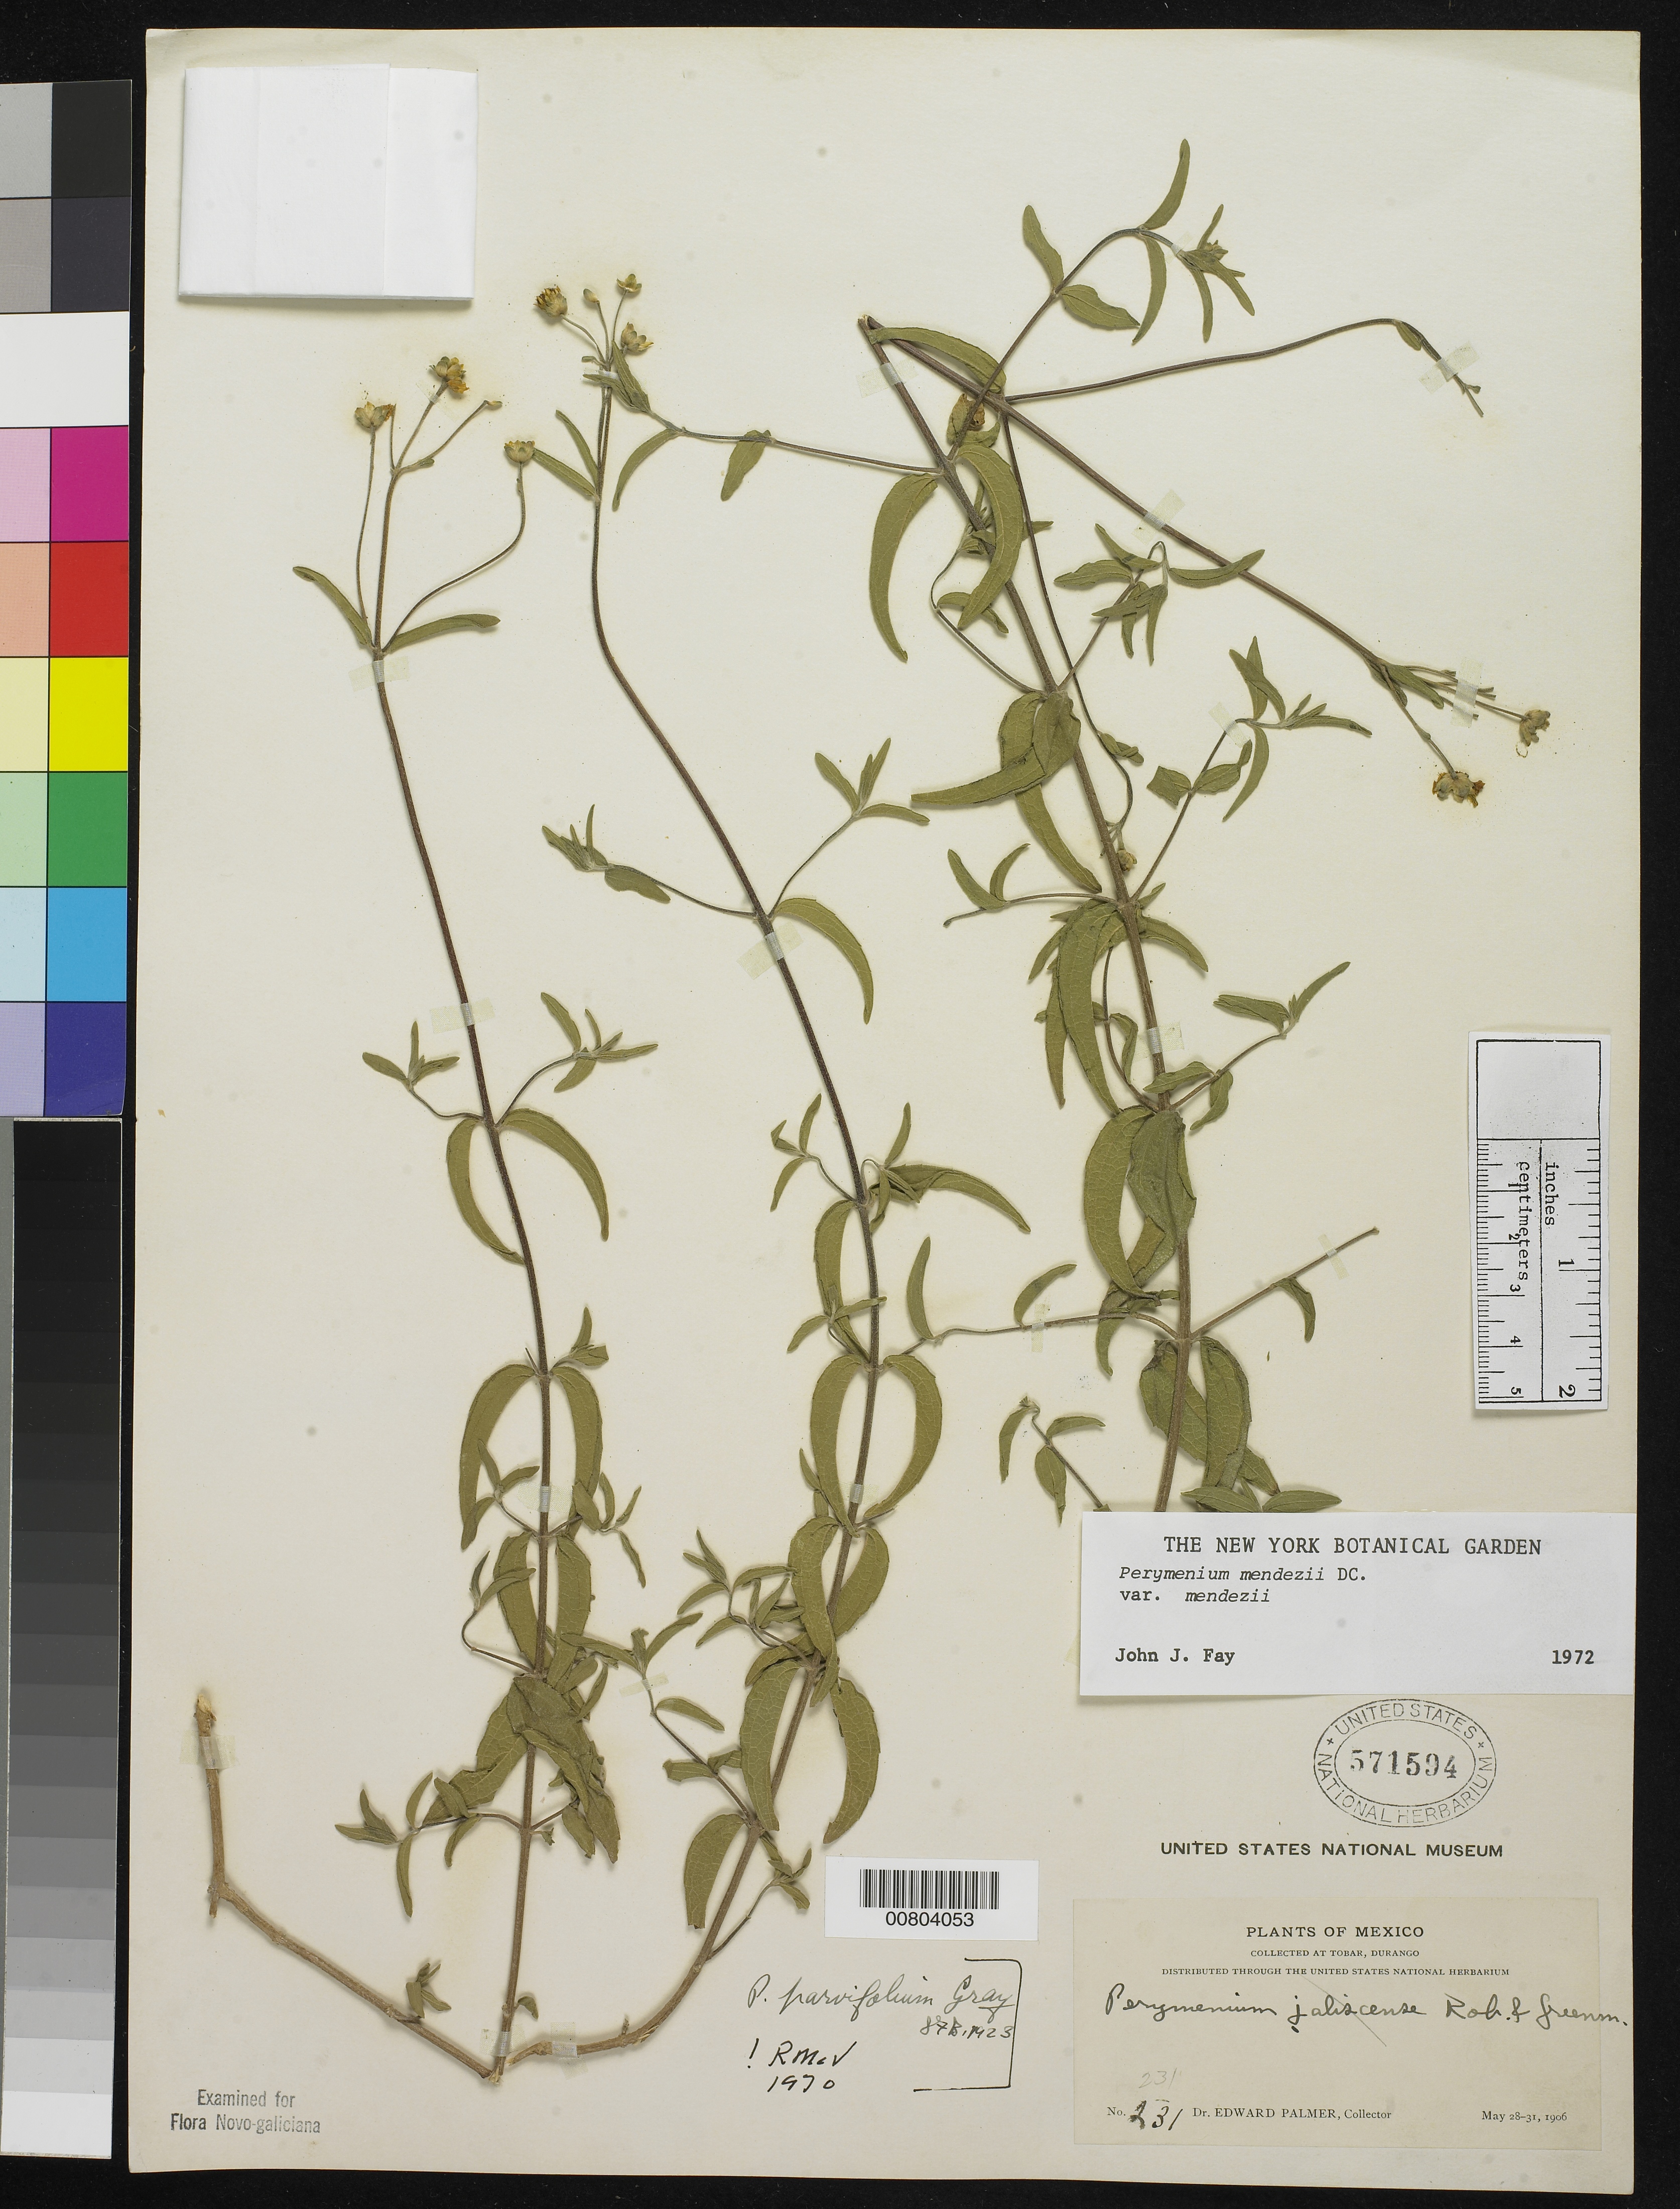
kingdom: Plantae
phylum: Tracheophyta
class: Magnoliopsida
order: Asterales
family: Asteraceae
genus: Perymenium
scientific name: Perymenium mendezii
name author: DC.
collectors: E. Palmer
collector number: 231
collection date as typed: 28 May 1906 to 31 May 1906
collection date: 1906-05-28/1906-05-31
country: Mexico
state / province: Durango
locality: Tobar, Durango.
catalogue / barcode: US 571594